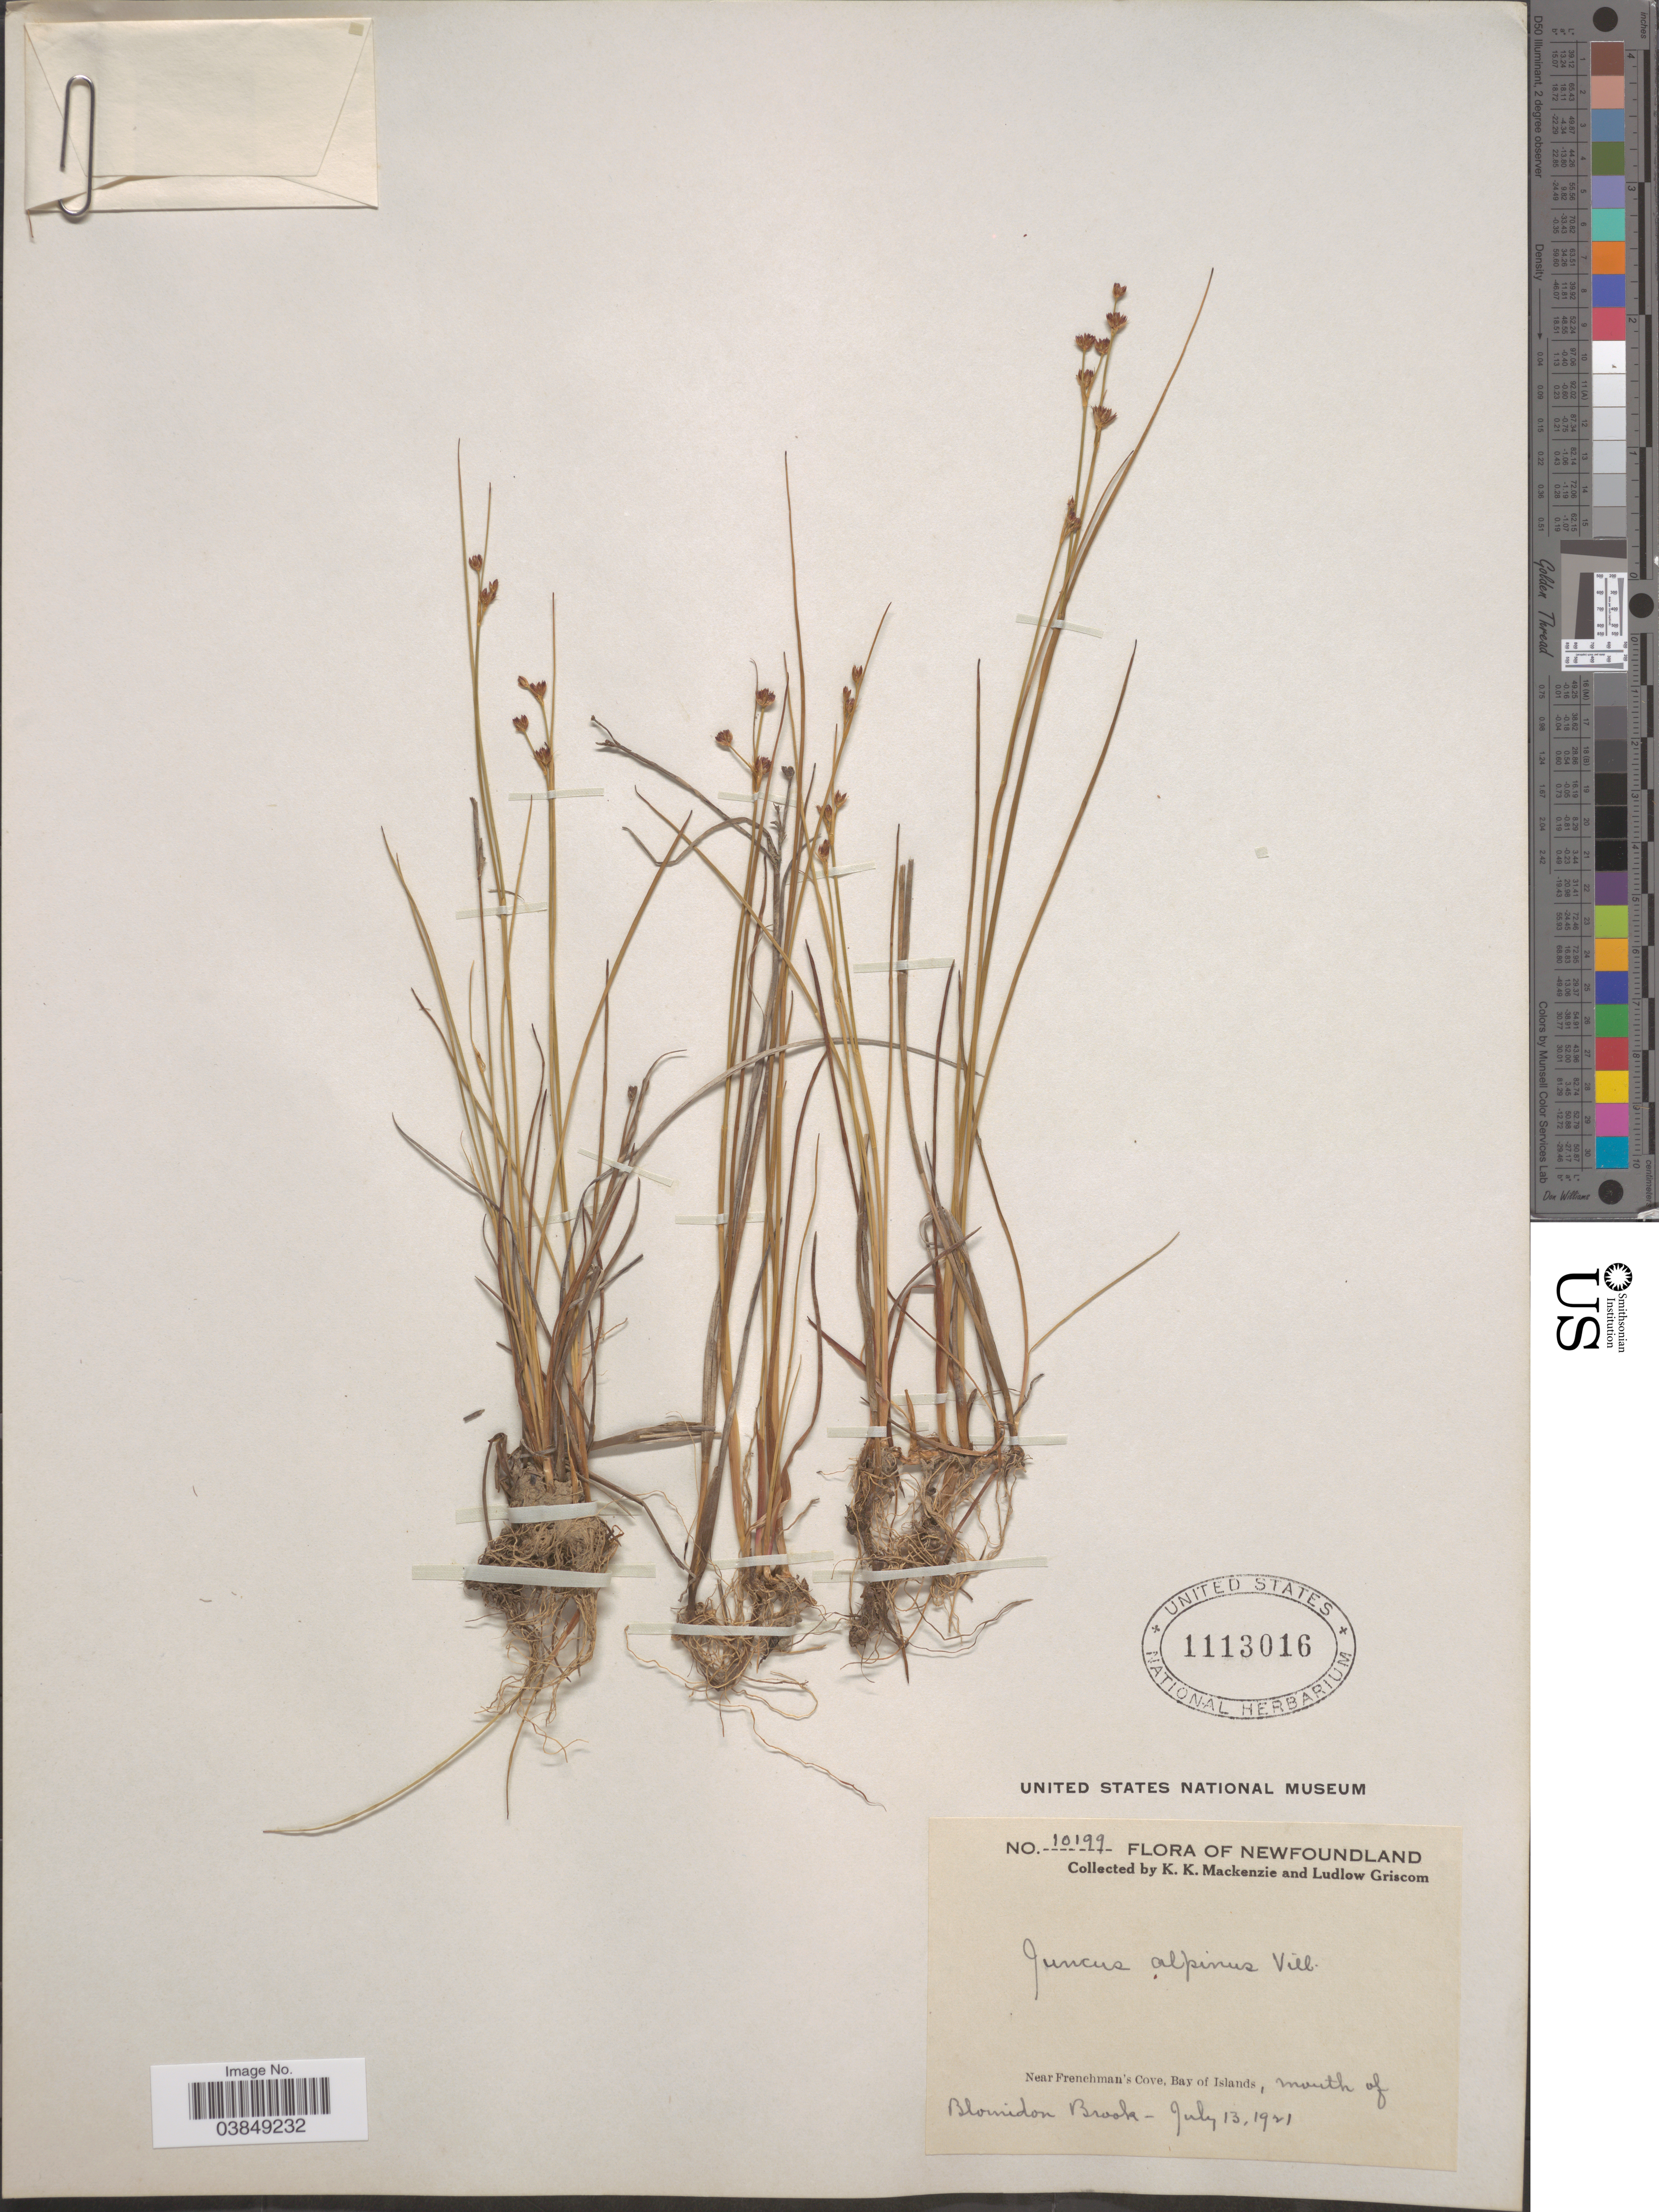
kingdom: Plantae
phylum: Tracheophyta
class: Liliopsida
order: Poales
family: Juncaceae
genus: Juncus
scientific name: Juncus alpinus var. rariflorus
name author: (Hartm.) Hartm.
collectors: K. K. Mackenzie & L. Griscom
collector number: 10199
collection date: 1921-07-13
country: Canada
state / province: Newfoundland and Labrador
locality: Near Frenchman's Cove, Bay of Islands. mouth of Blomidon Brook.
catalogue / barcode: US 1113016